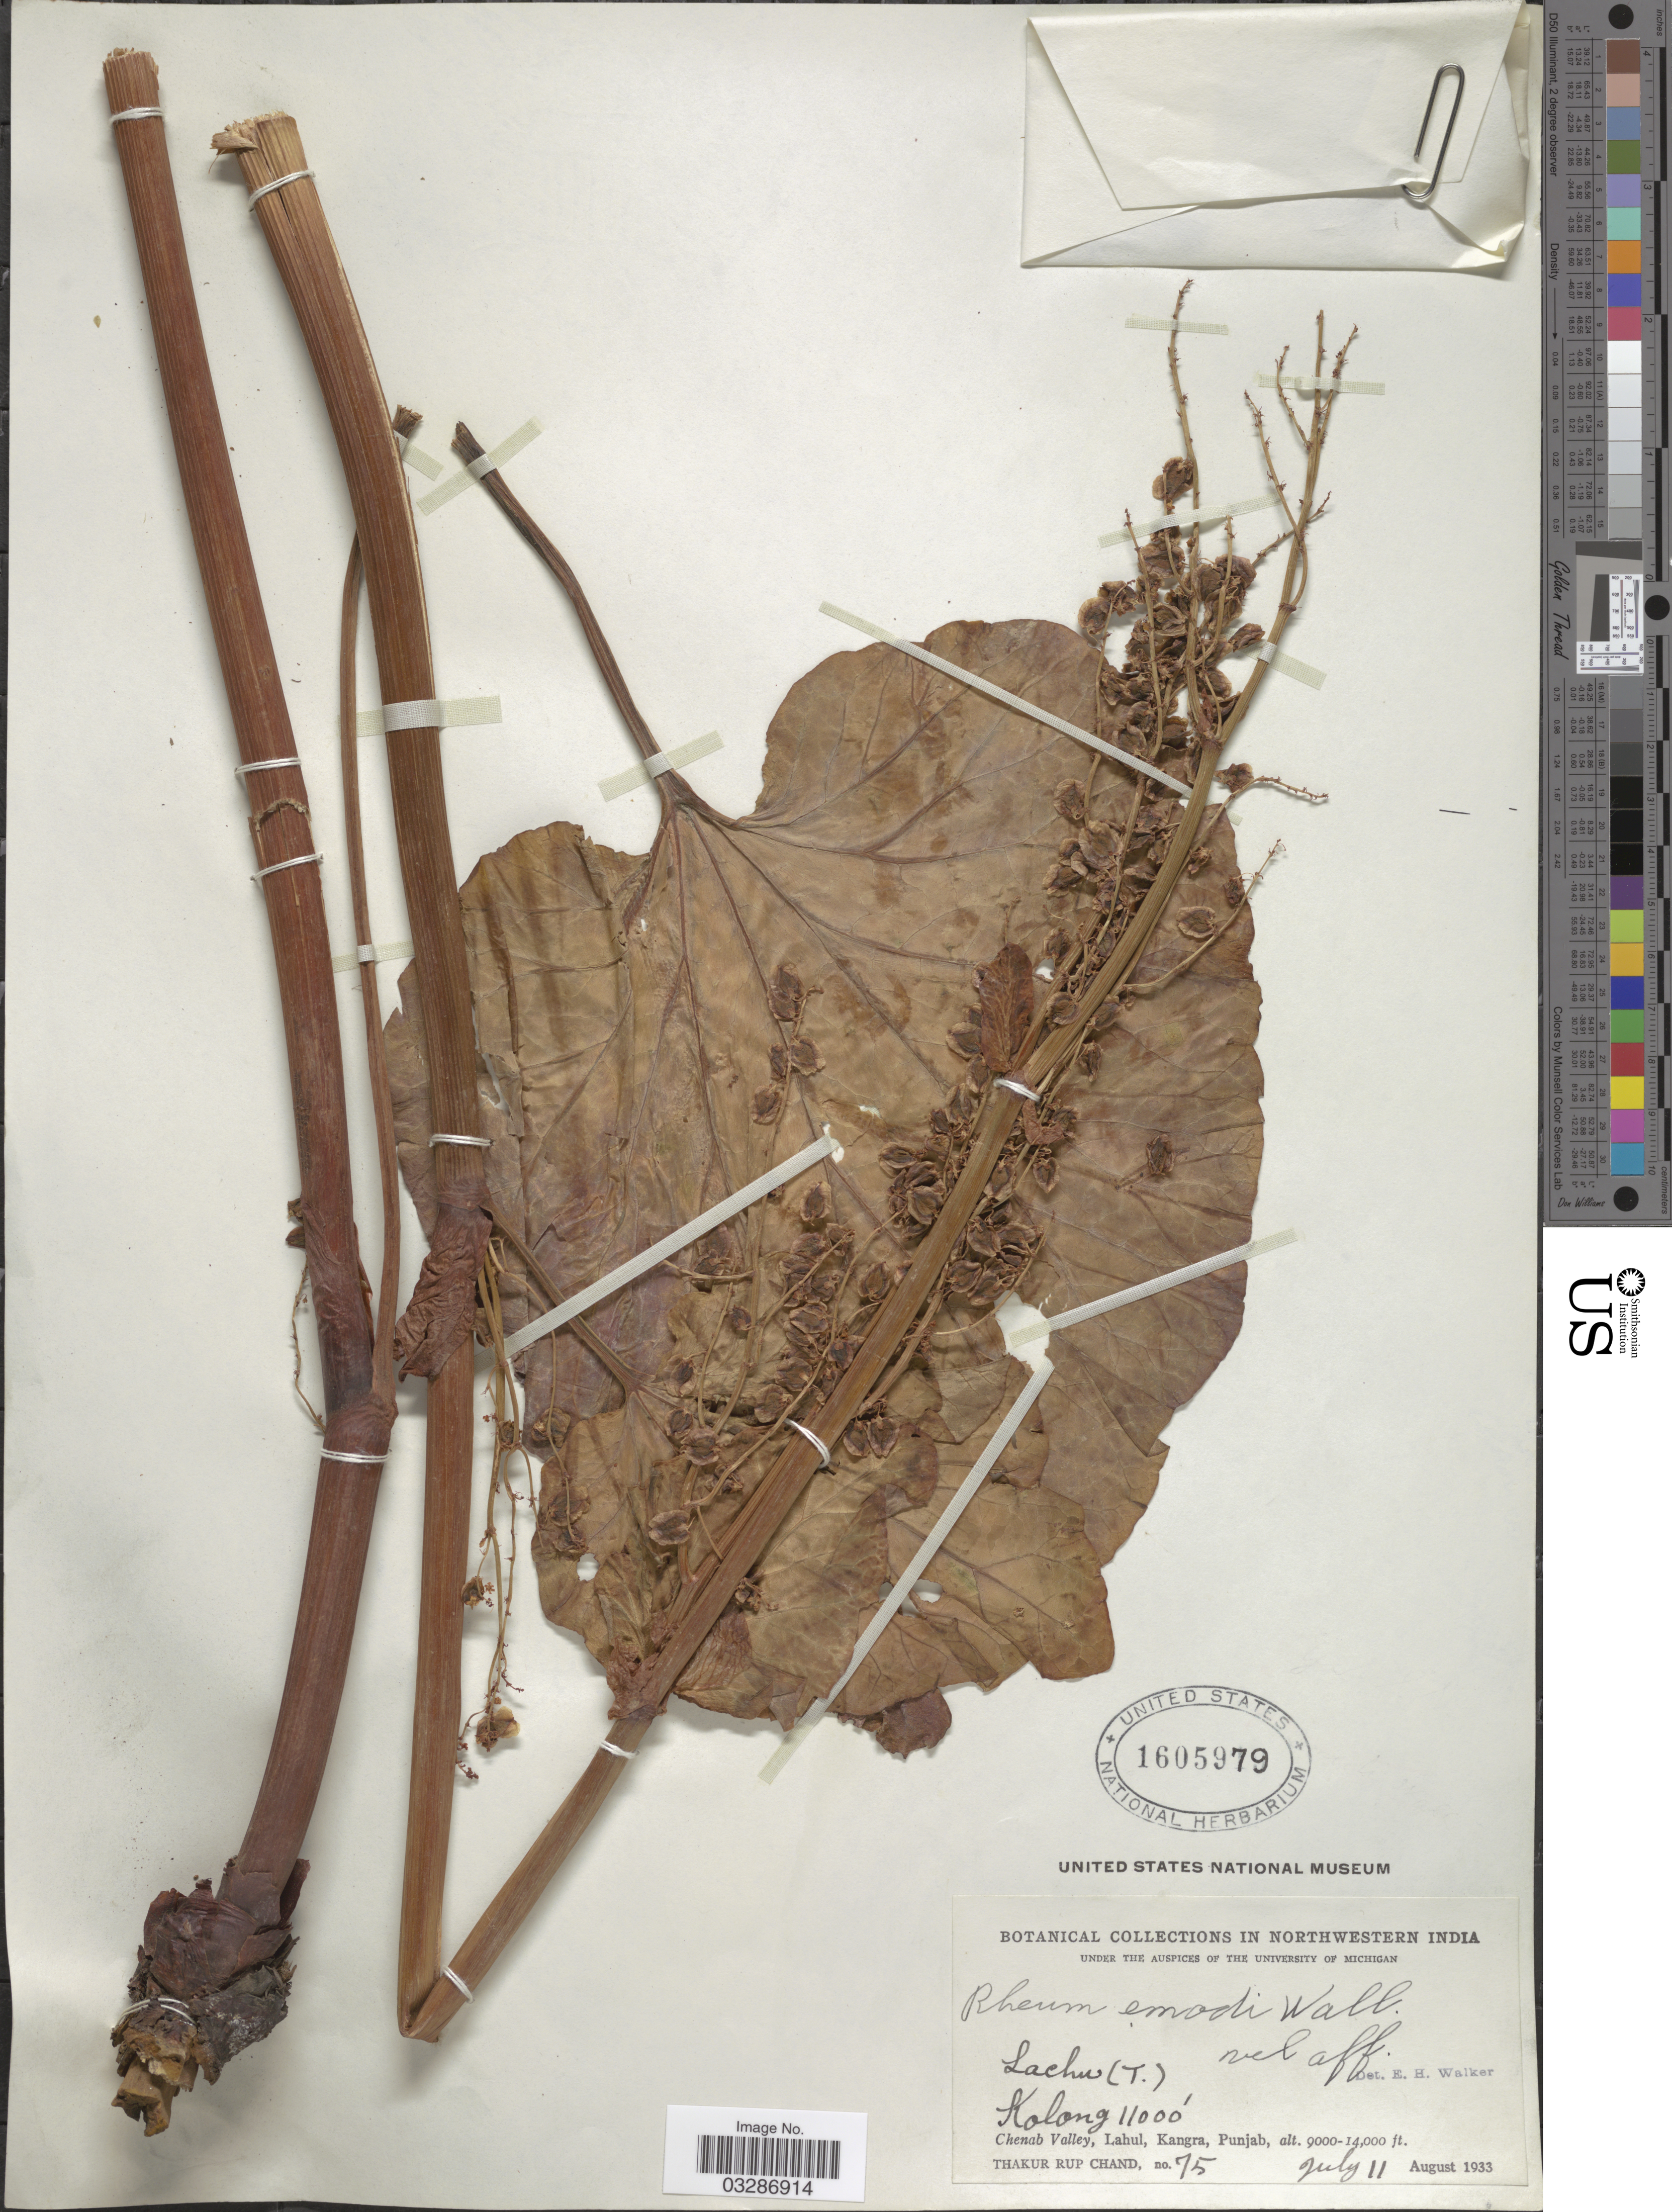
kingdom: Plantae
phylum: Tracheophyta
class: Magnoliopsida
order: Caryophyllales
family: Polygonaceae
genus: Rheum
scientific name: Rheum emodi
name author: Wall.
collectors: T. R. Chand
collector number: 75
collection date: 1933-07-11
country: India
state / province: Punjab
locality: Northwestern India. Kolong. Chenab Valley, Lahul, Kangra, Punjab.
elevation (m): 3353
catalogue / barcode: US 1605979